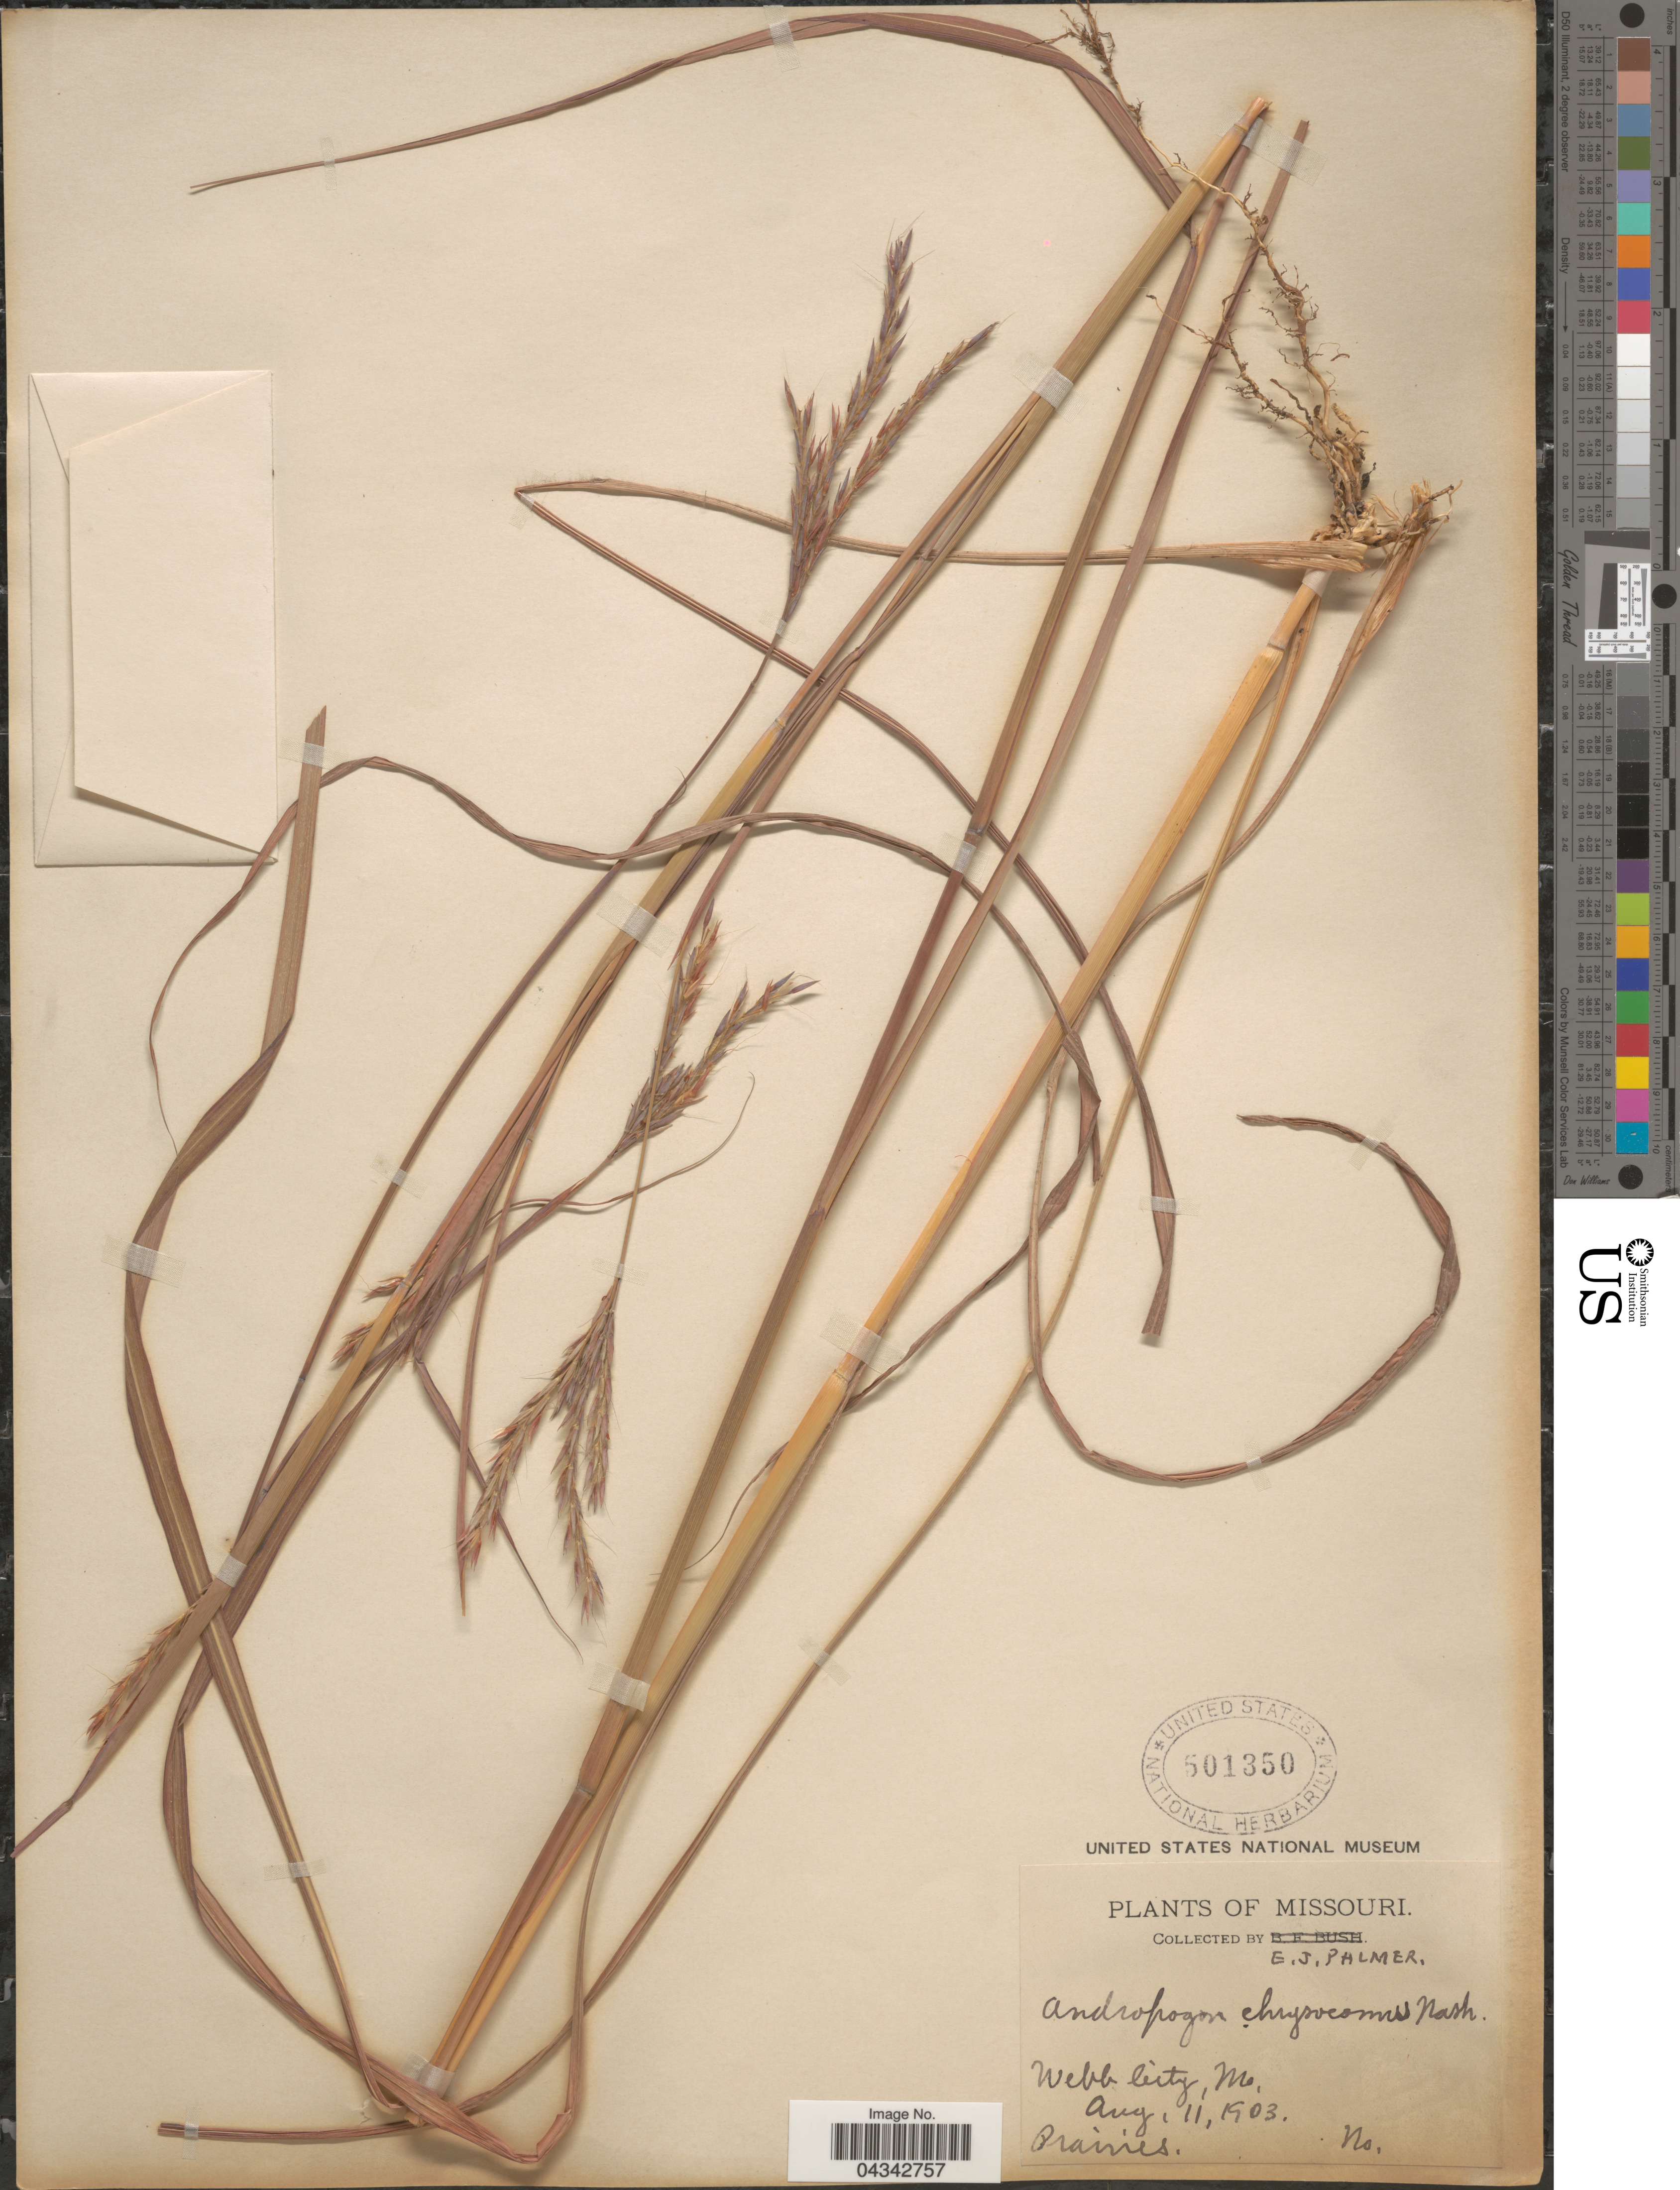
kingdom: Plantae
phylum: Tracheophyta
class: Liliopsida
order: Poales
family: Poaceae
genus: Andropogon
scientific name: Andropogon gerardii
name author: Vitman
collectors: E. J. Palmer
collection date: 1903-08-11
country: United States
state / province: Missouri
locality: Webb City.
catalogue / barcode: US 501350